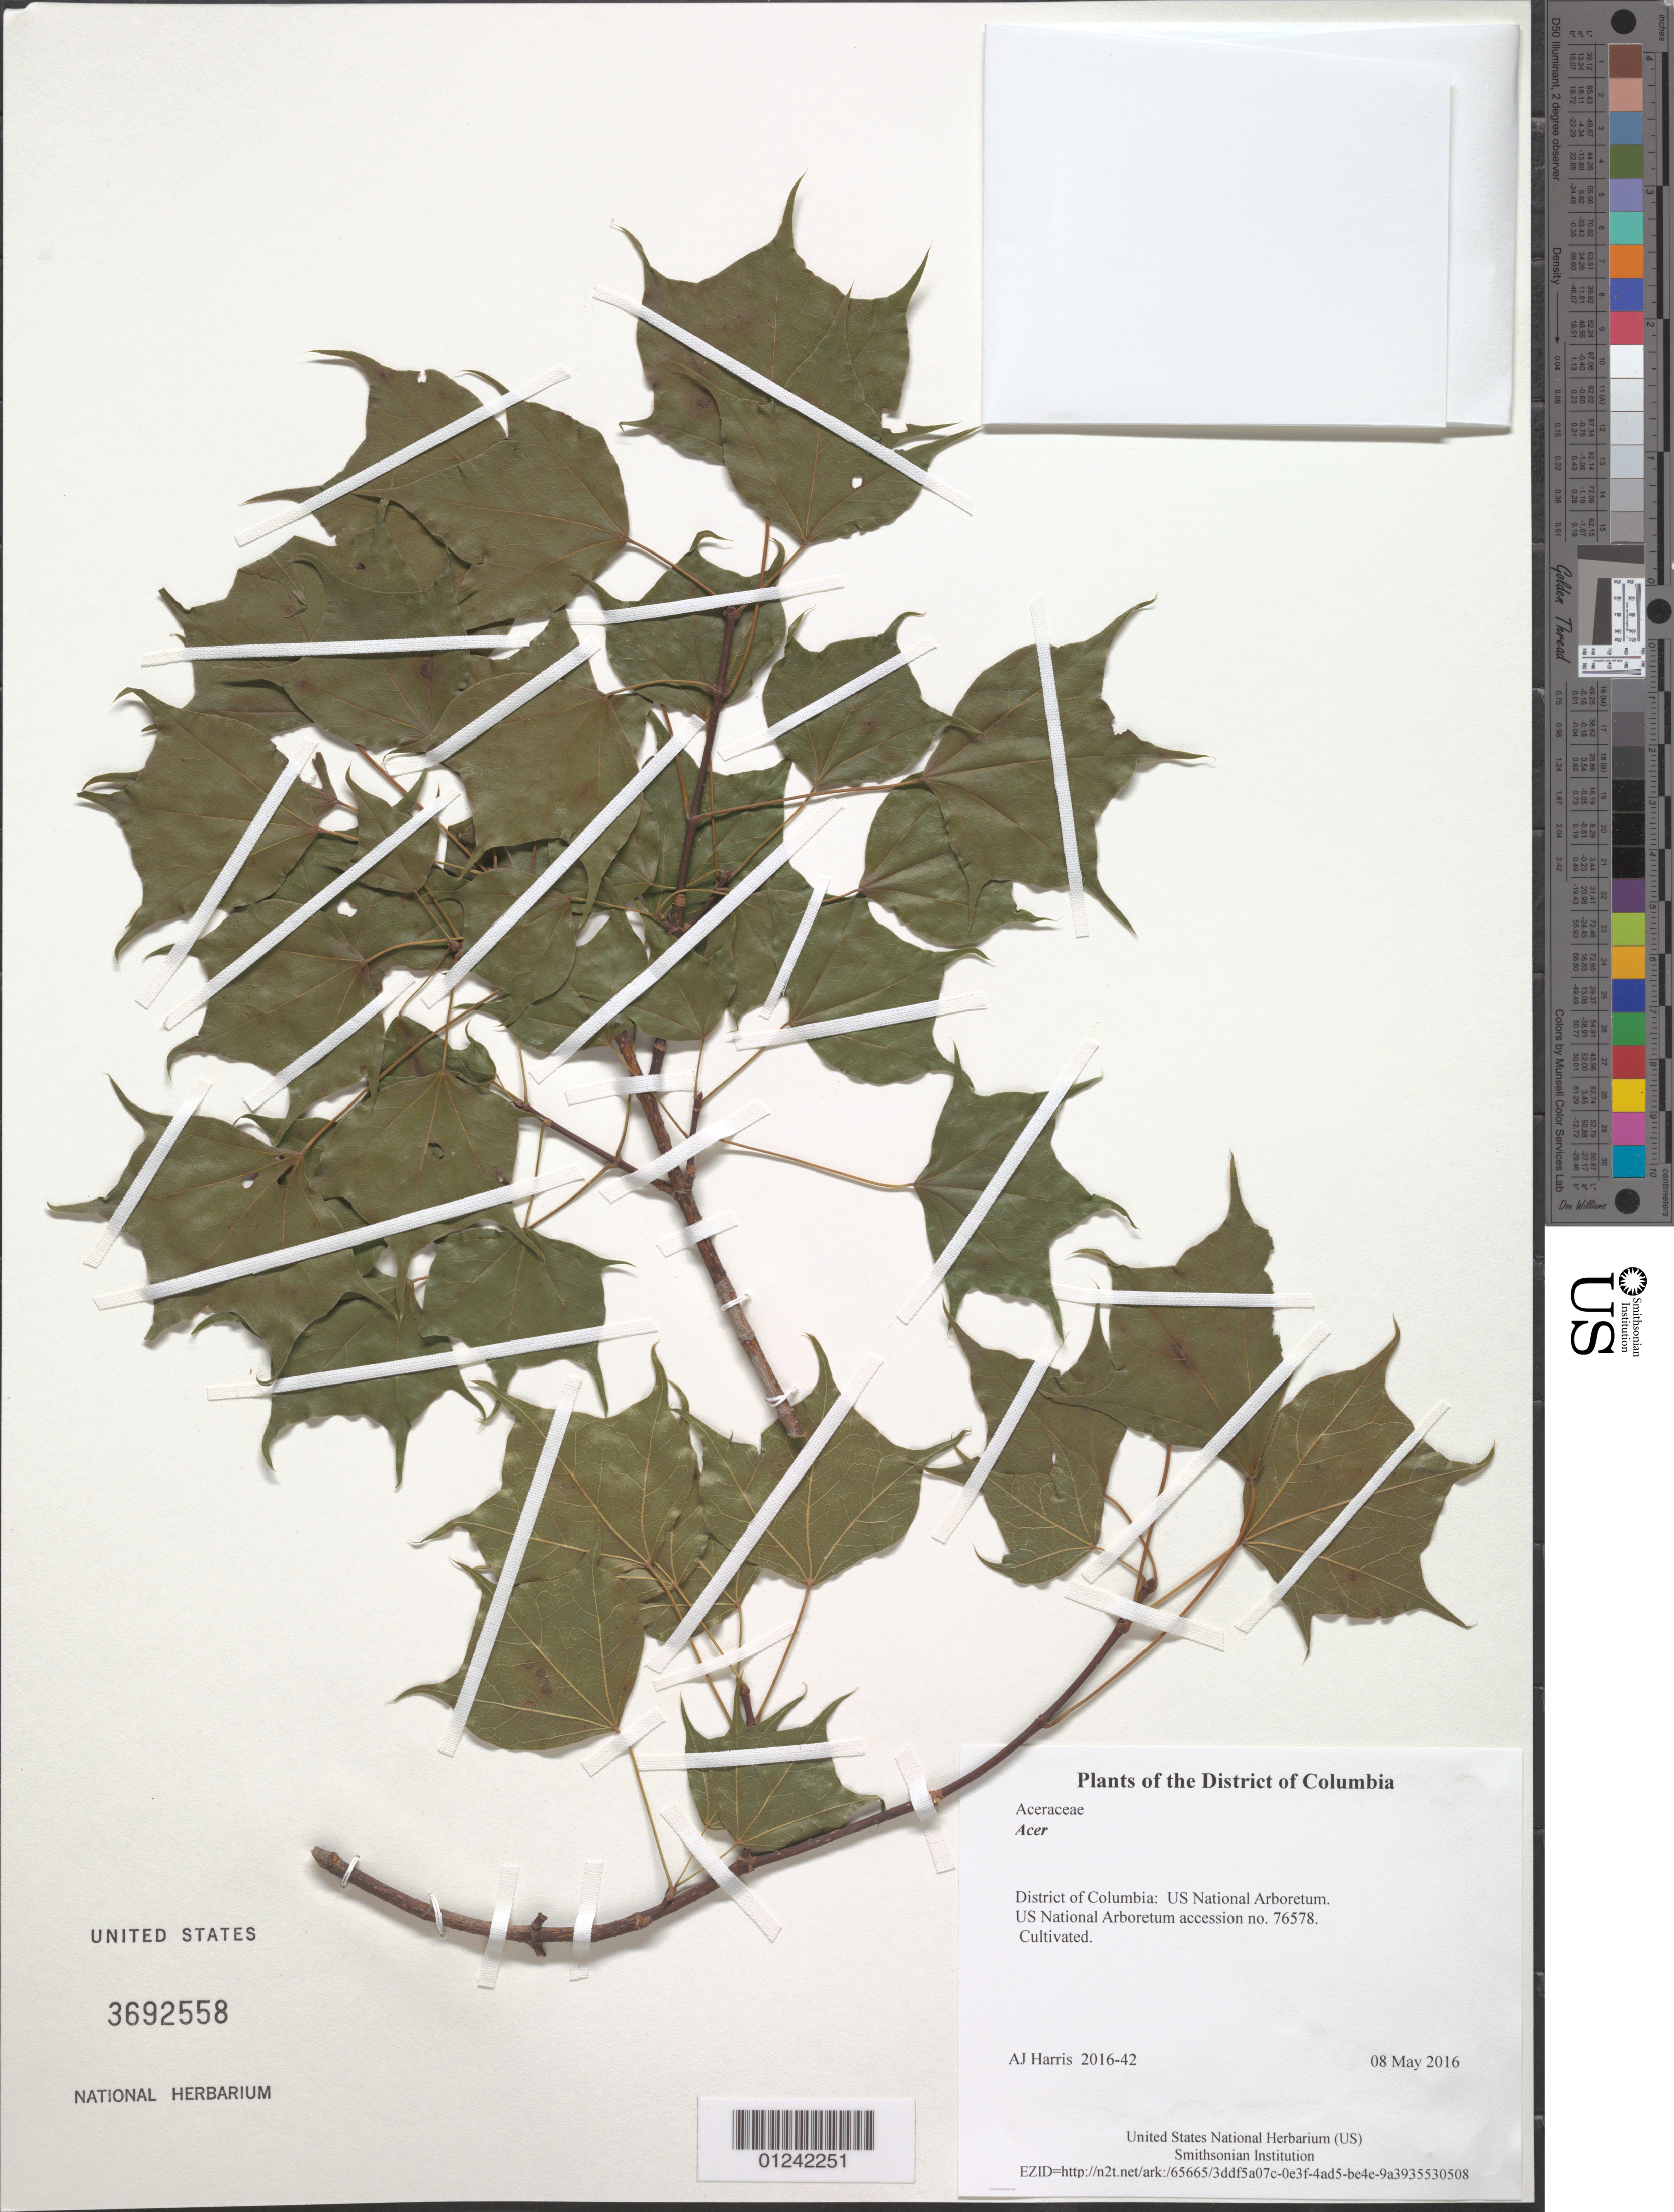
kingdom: Plantae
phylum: Tracheophyta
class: Magnoliopsida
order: Sapindales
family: Sapindaceae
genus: Acer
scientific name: Acer sp.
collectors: A. J. Harris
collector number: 2016-42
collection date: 2016-05-08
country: United States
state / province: District of Columbia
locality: US National Arboretum.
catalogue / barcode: US 3692558